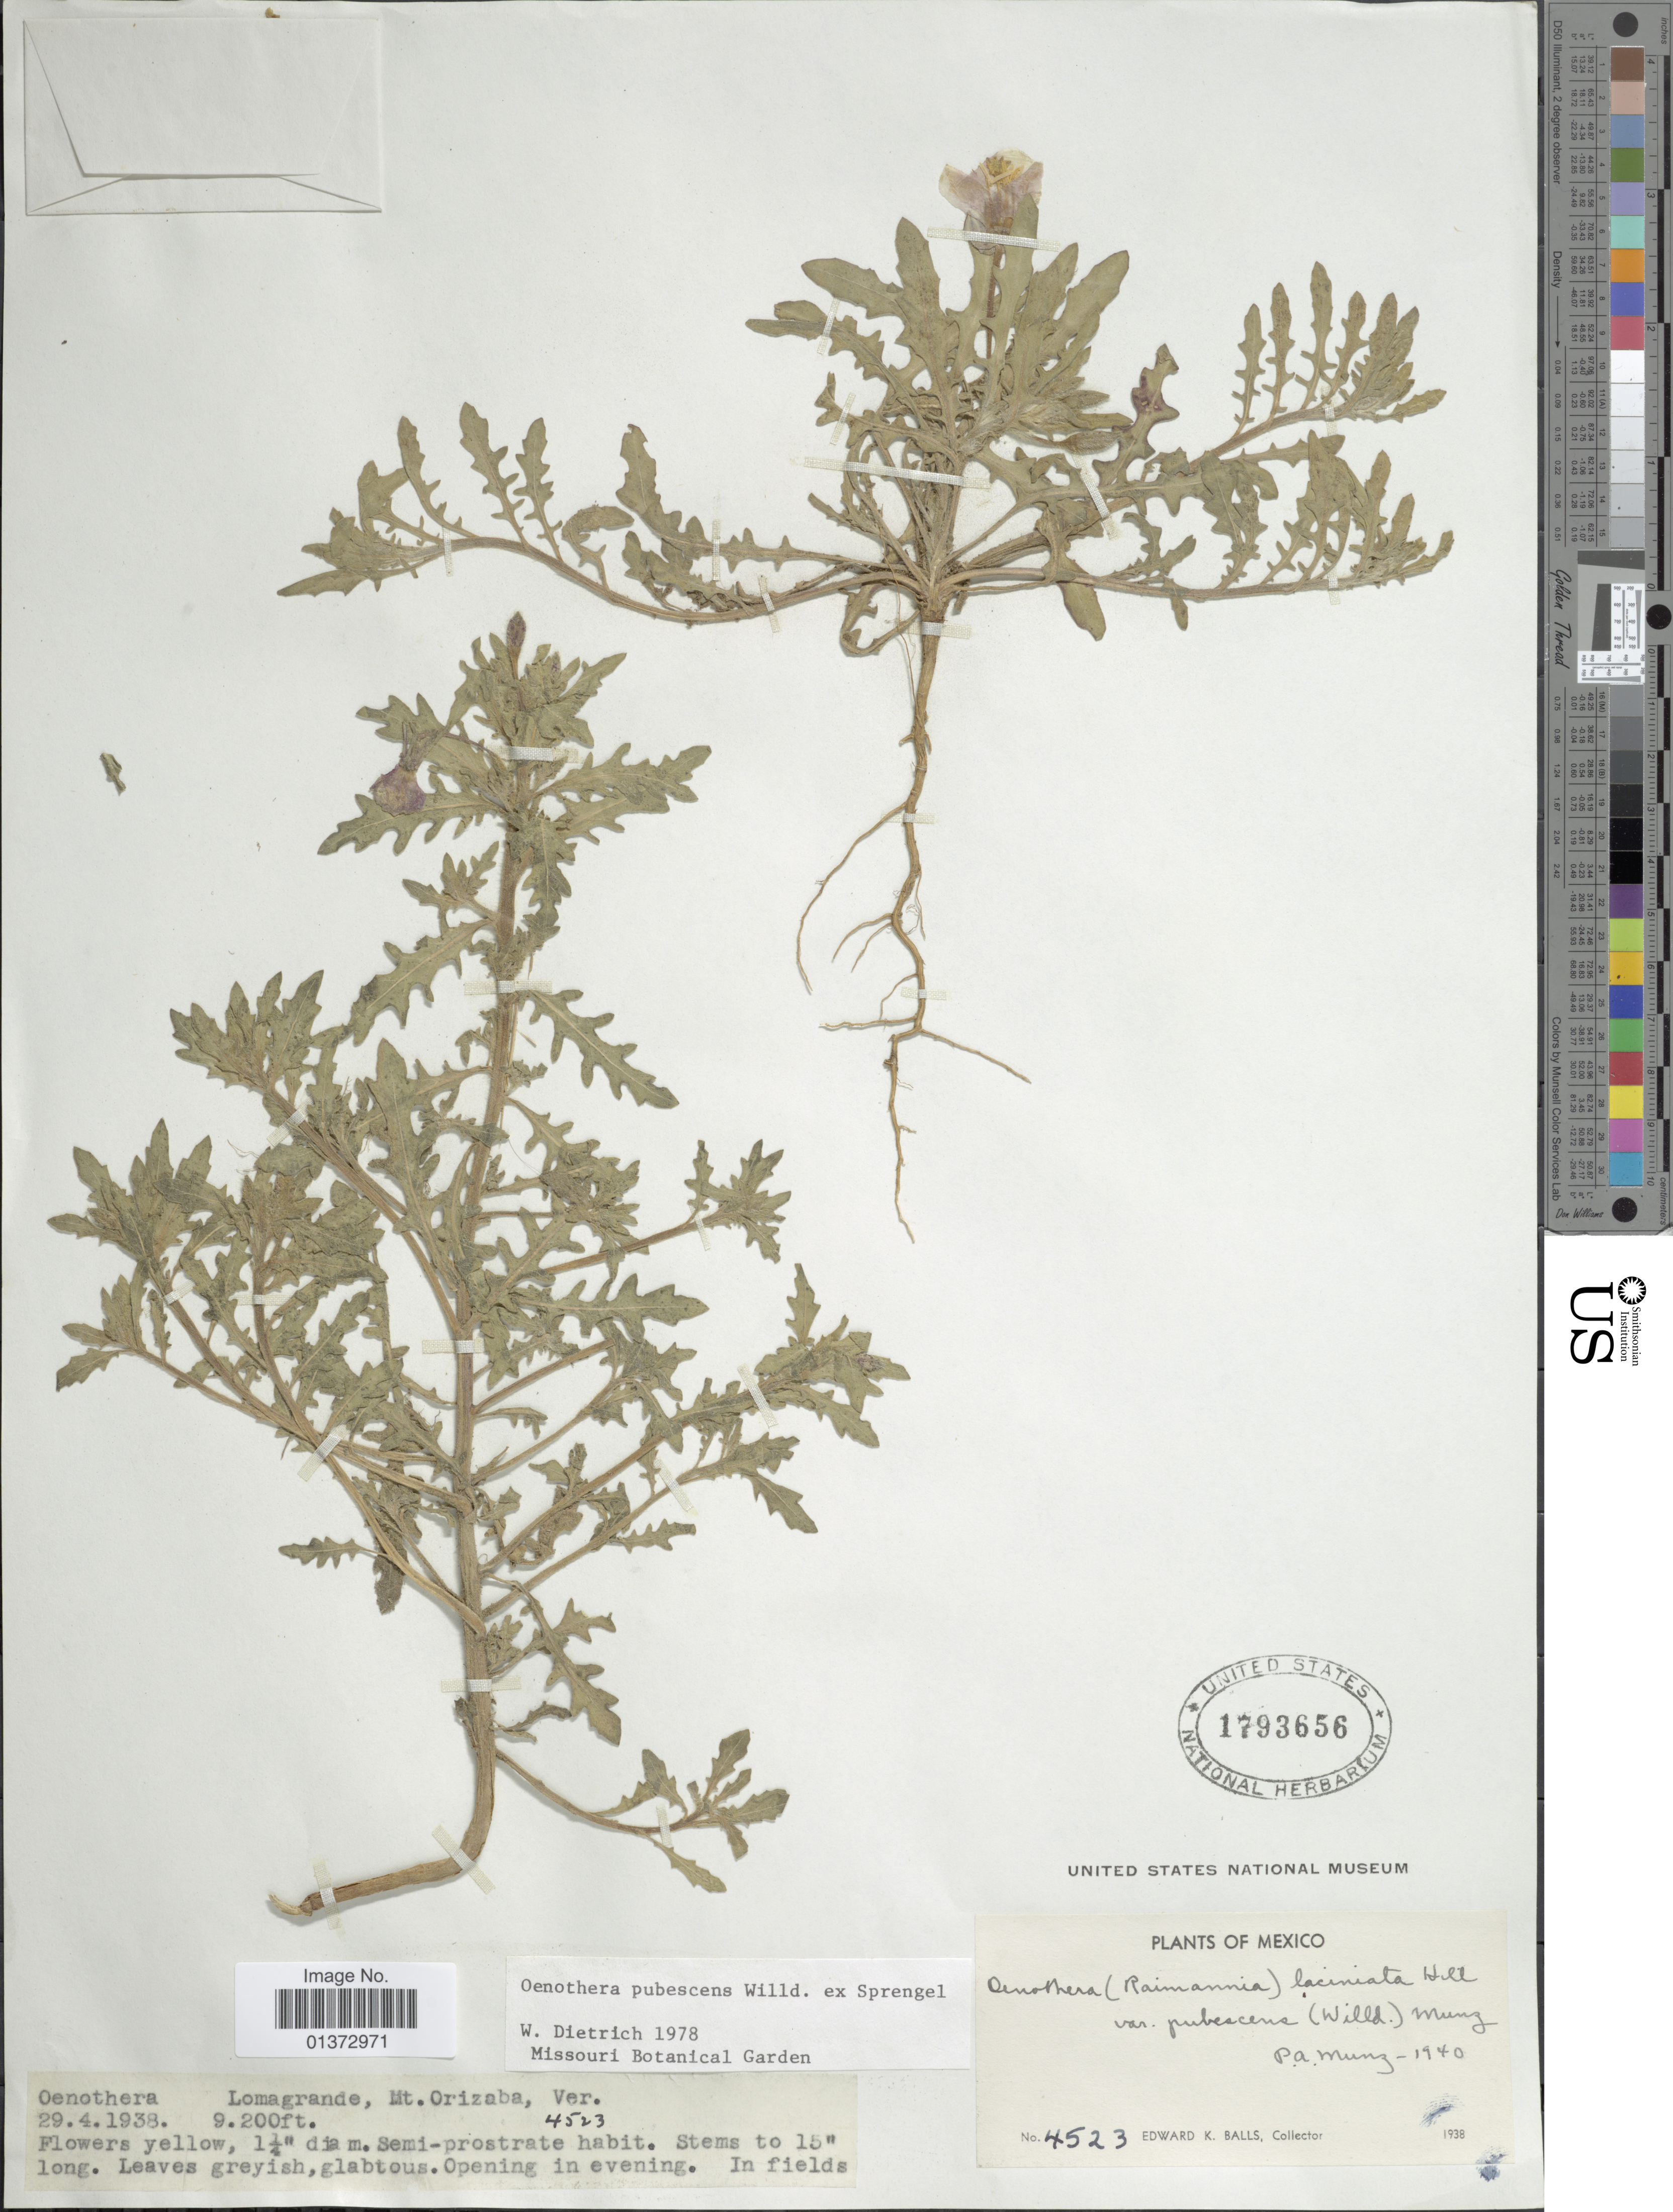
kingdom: Plantae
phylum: Tracheophyta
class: Magnoliopsida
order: Myrtales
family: Onagraceae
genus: Oenothera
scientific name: Oenothera pubescens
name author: Willd. ex Spreng.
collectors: E. K. Balls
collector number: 4523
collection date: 1938-04-29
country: Mexico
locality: Lomagrande, Mt. Orizaba, Ver.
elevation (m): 2804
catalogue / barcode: US 1793656